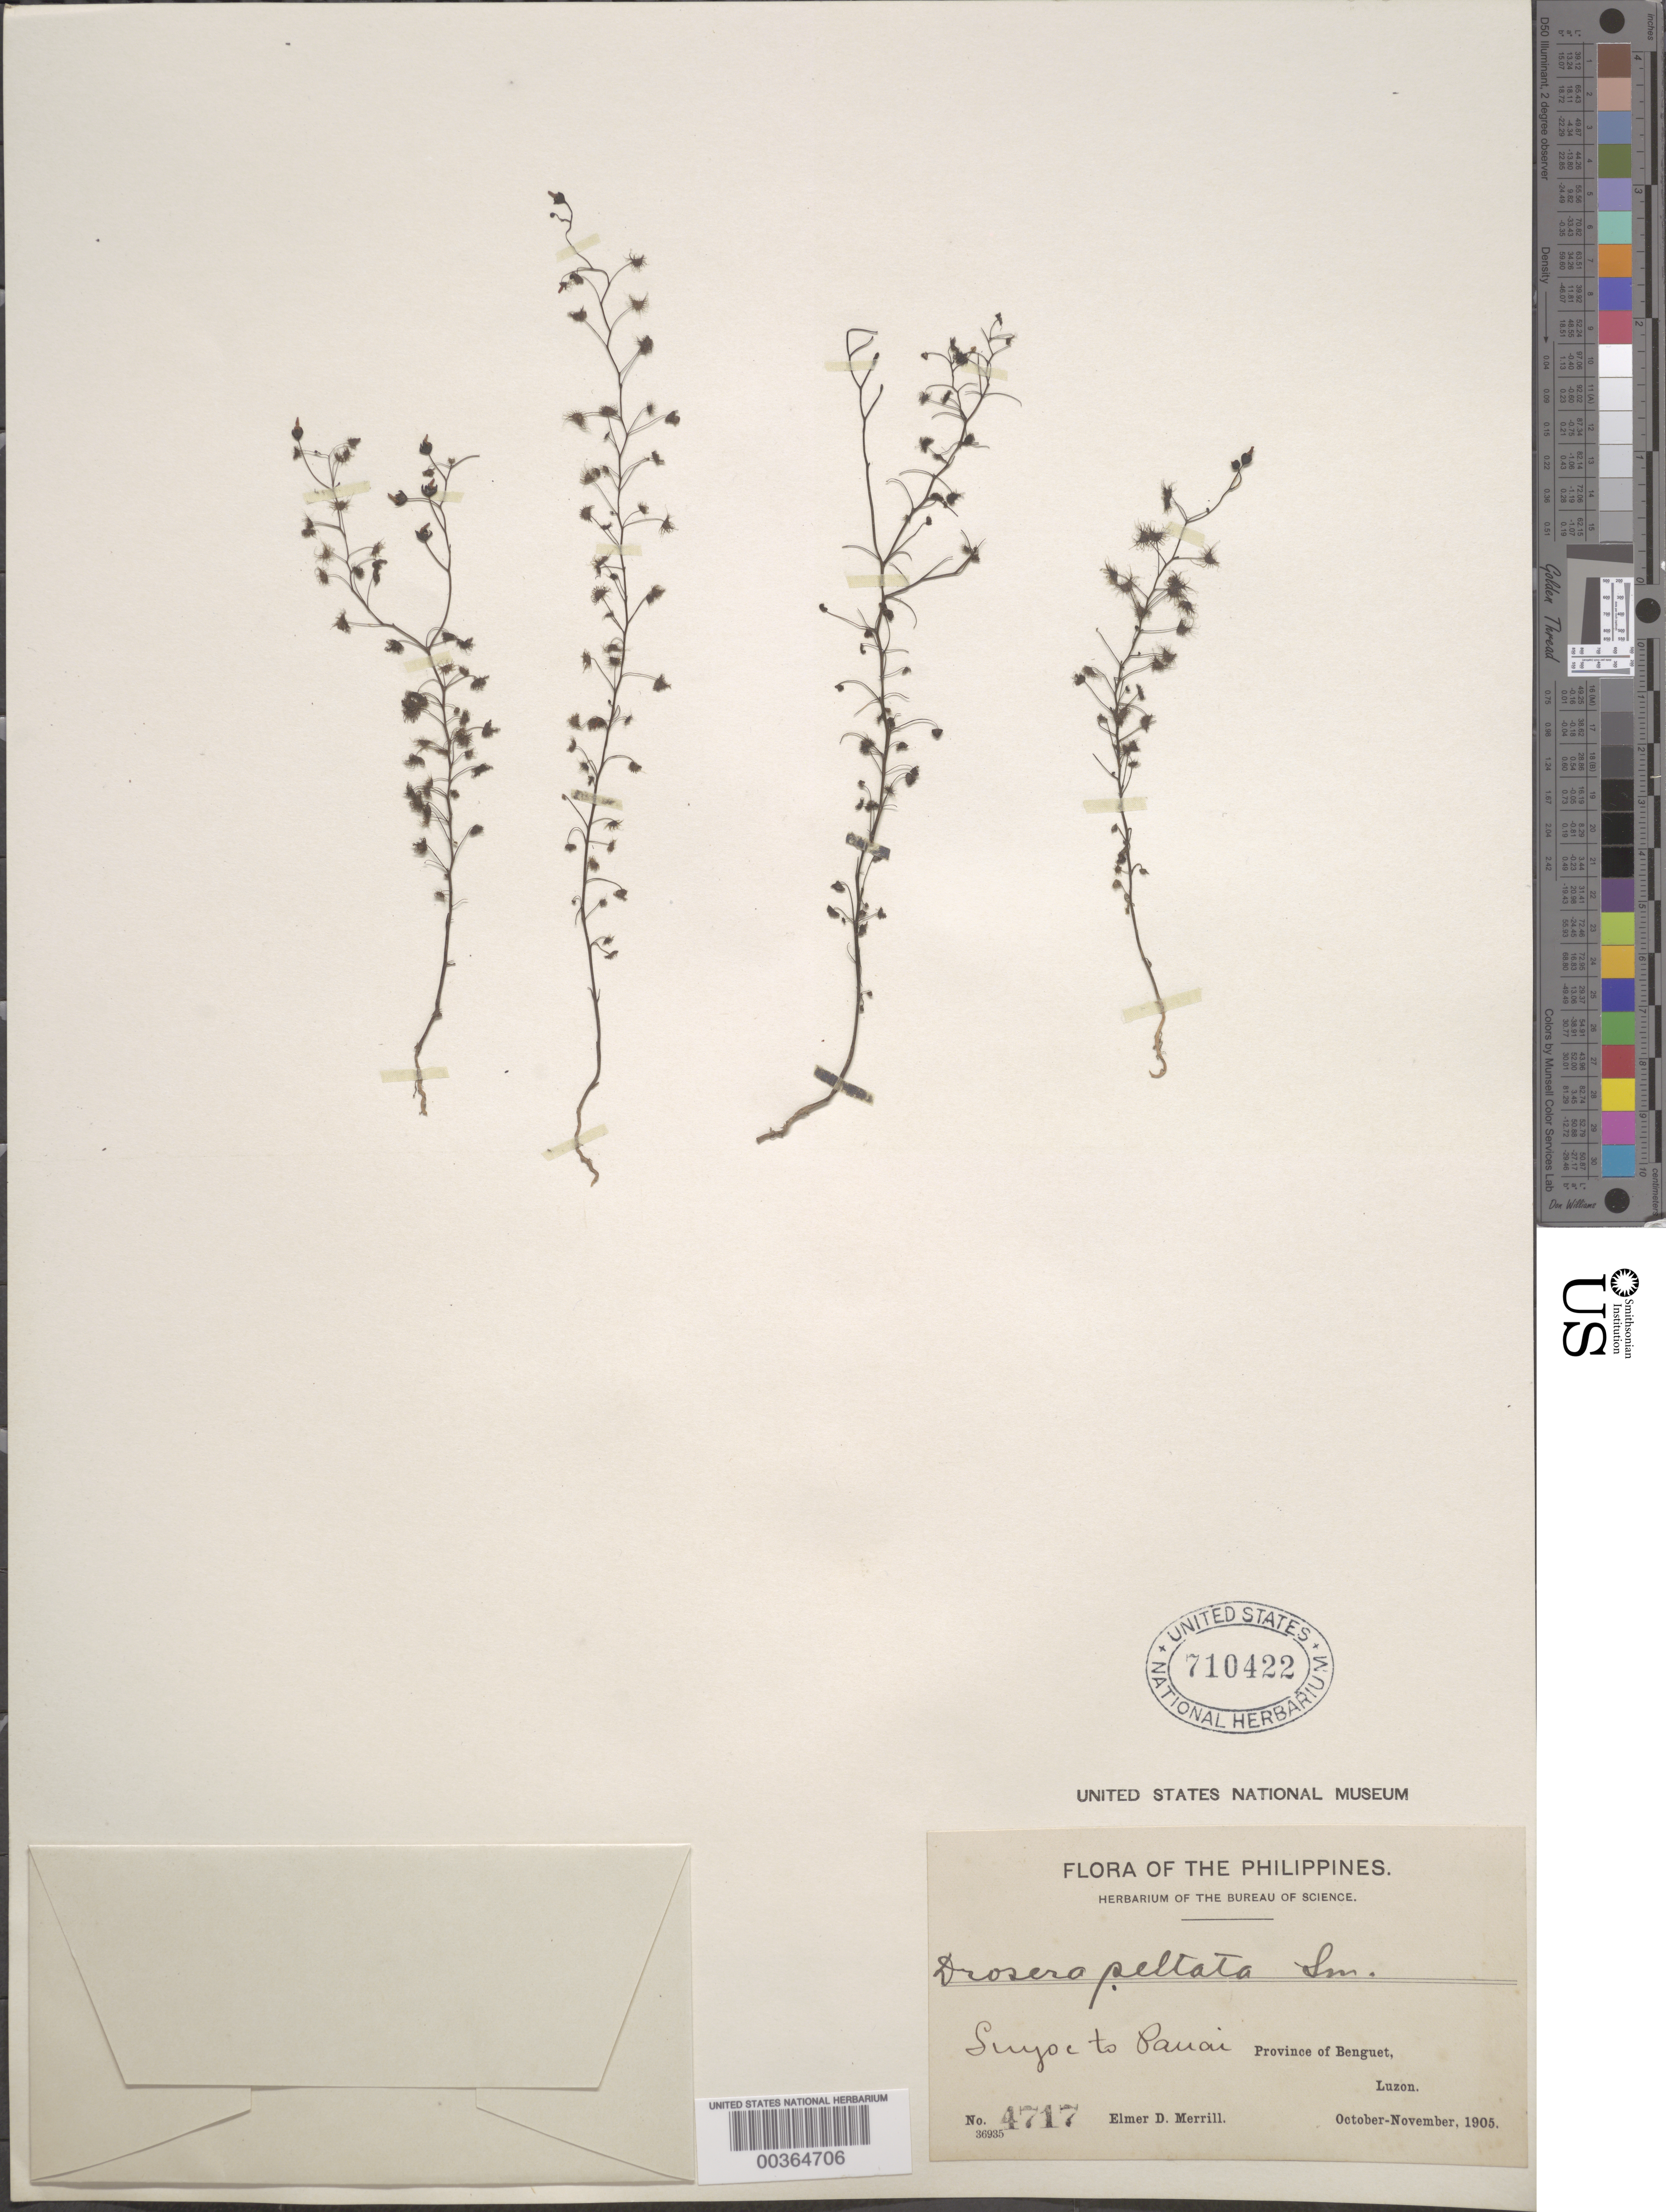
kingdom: Plantae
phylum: Tracheophyta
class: Magnoliopsida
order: Caryophyllales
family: Droseraceae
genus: Drosera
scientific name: Drosera peltata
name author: Sm. ex Willd.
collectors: E. D. Merrill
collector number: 4717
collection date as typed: Oct 1905 to -- Nov 1905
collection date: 1905-10/1905-11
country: Philippines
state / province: Cordillera (Administrative Region)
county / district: Benguet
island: Luzon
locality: Suyoc to pauai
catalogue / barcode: US 710422